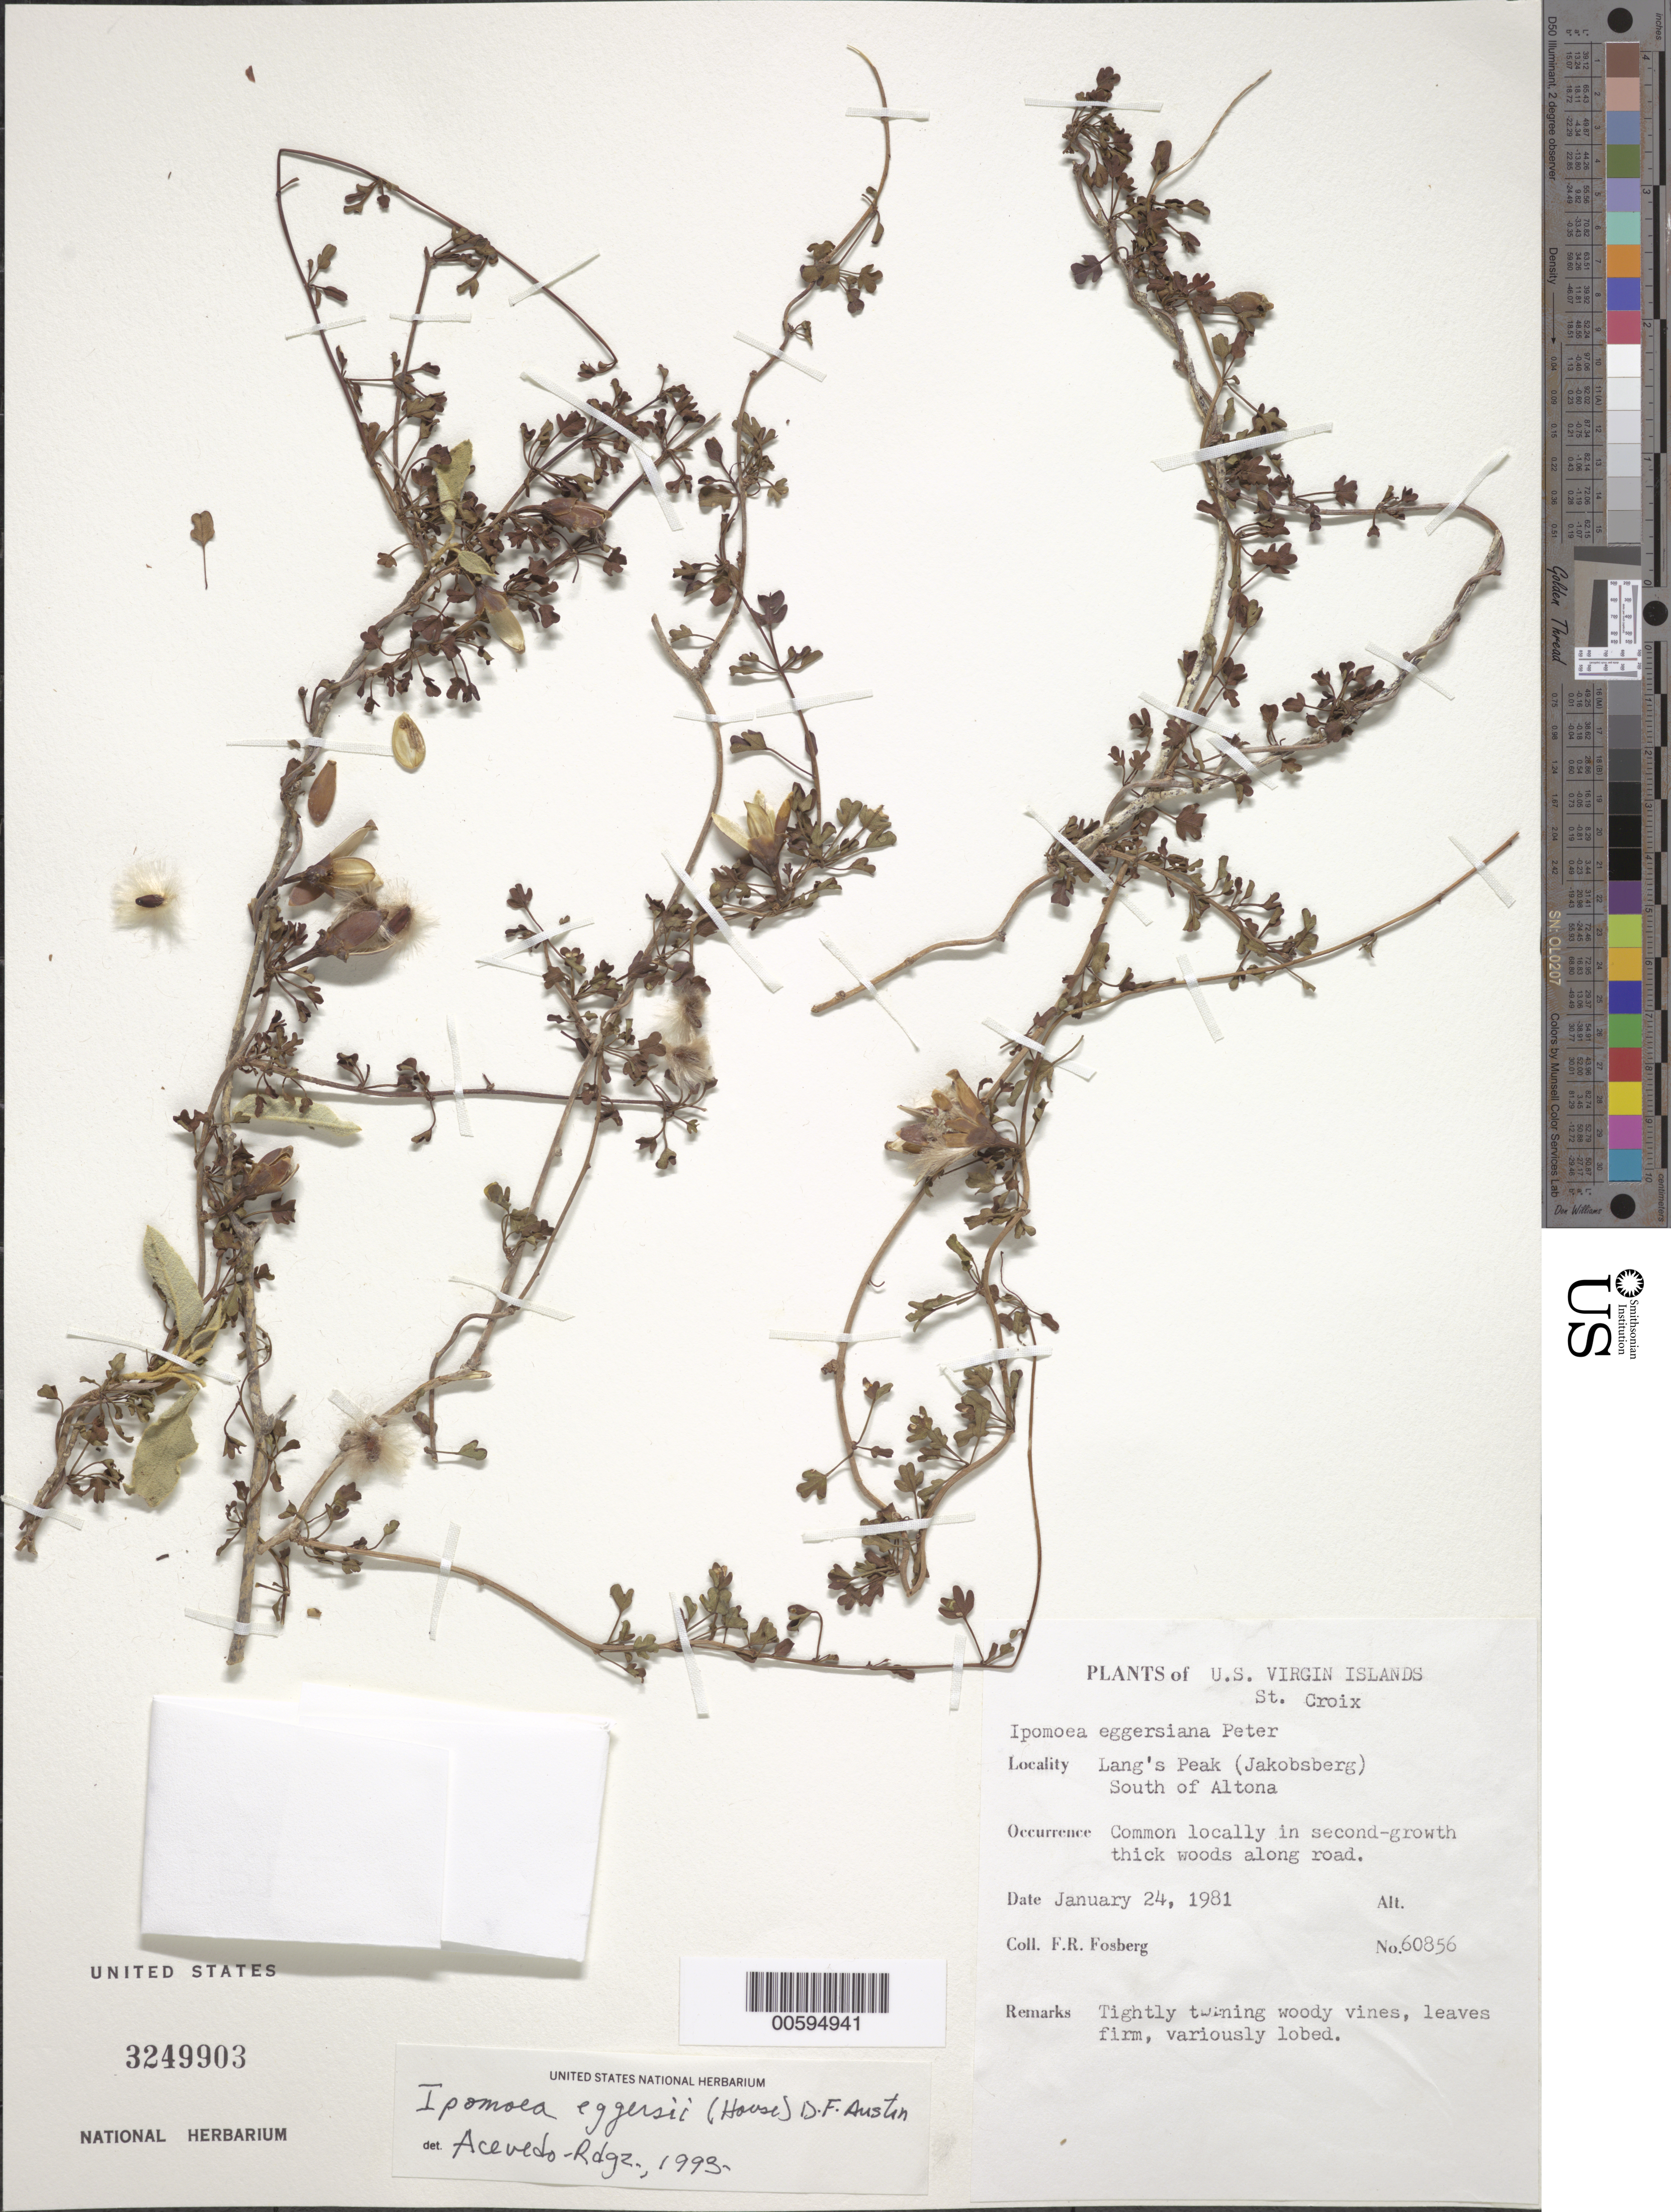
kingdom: Plantae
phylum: Tracheophyta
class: Magnoliopsida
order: Solanales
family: Convolvulaceae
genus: Ipomoea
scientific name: Ipomoea eggersii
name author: (House) D.F. Austin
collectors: F. R. Fosberg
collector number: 60856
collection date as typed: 24 Jan 1981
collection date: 1981-01-24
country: U.S. Virgin Islands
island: St. Croix Island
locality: Lang's Peak (Jakobsberg) S of Altona.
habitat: second-growth thick woods along road.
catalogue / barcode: US 3249903